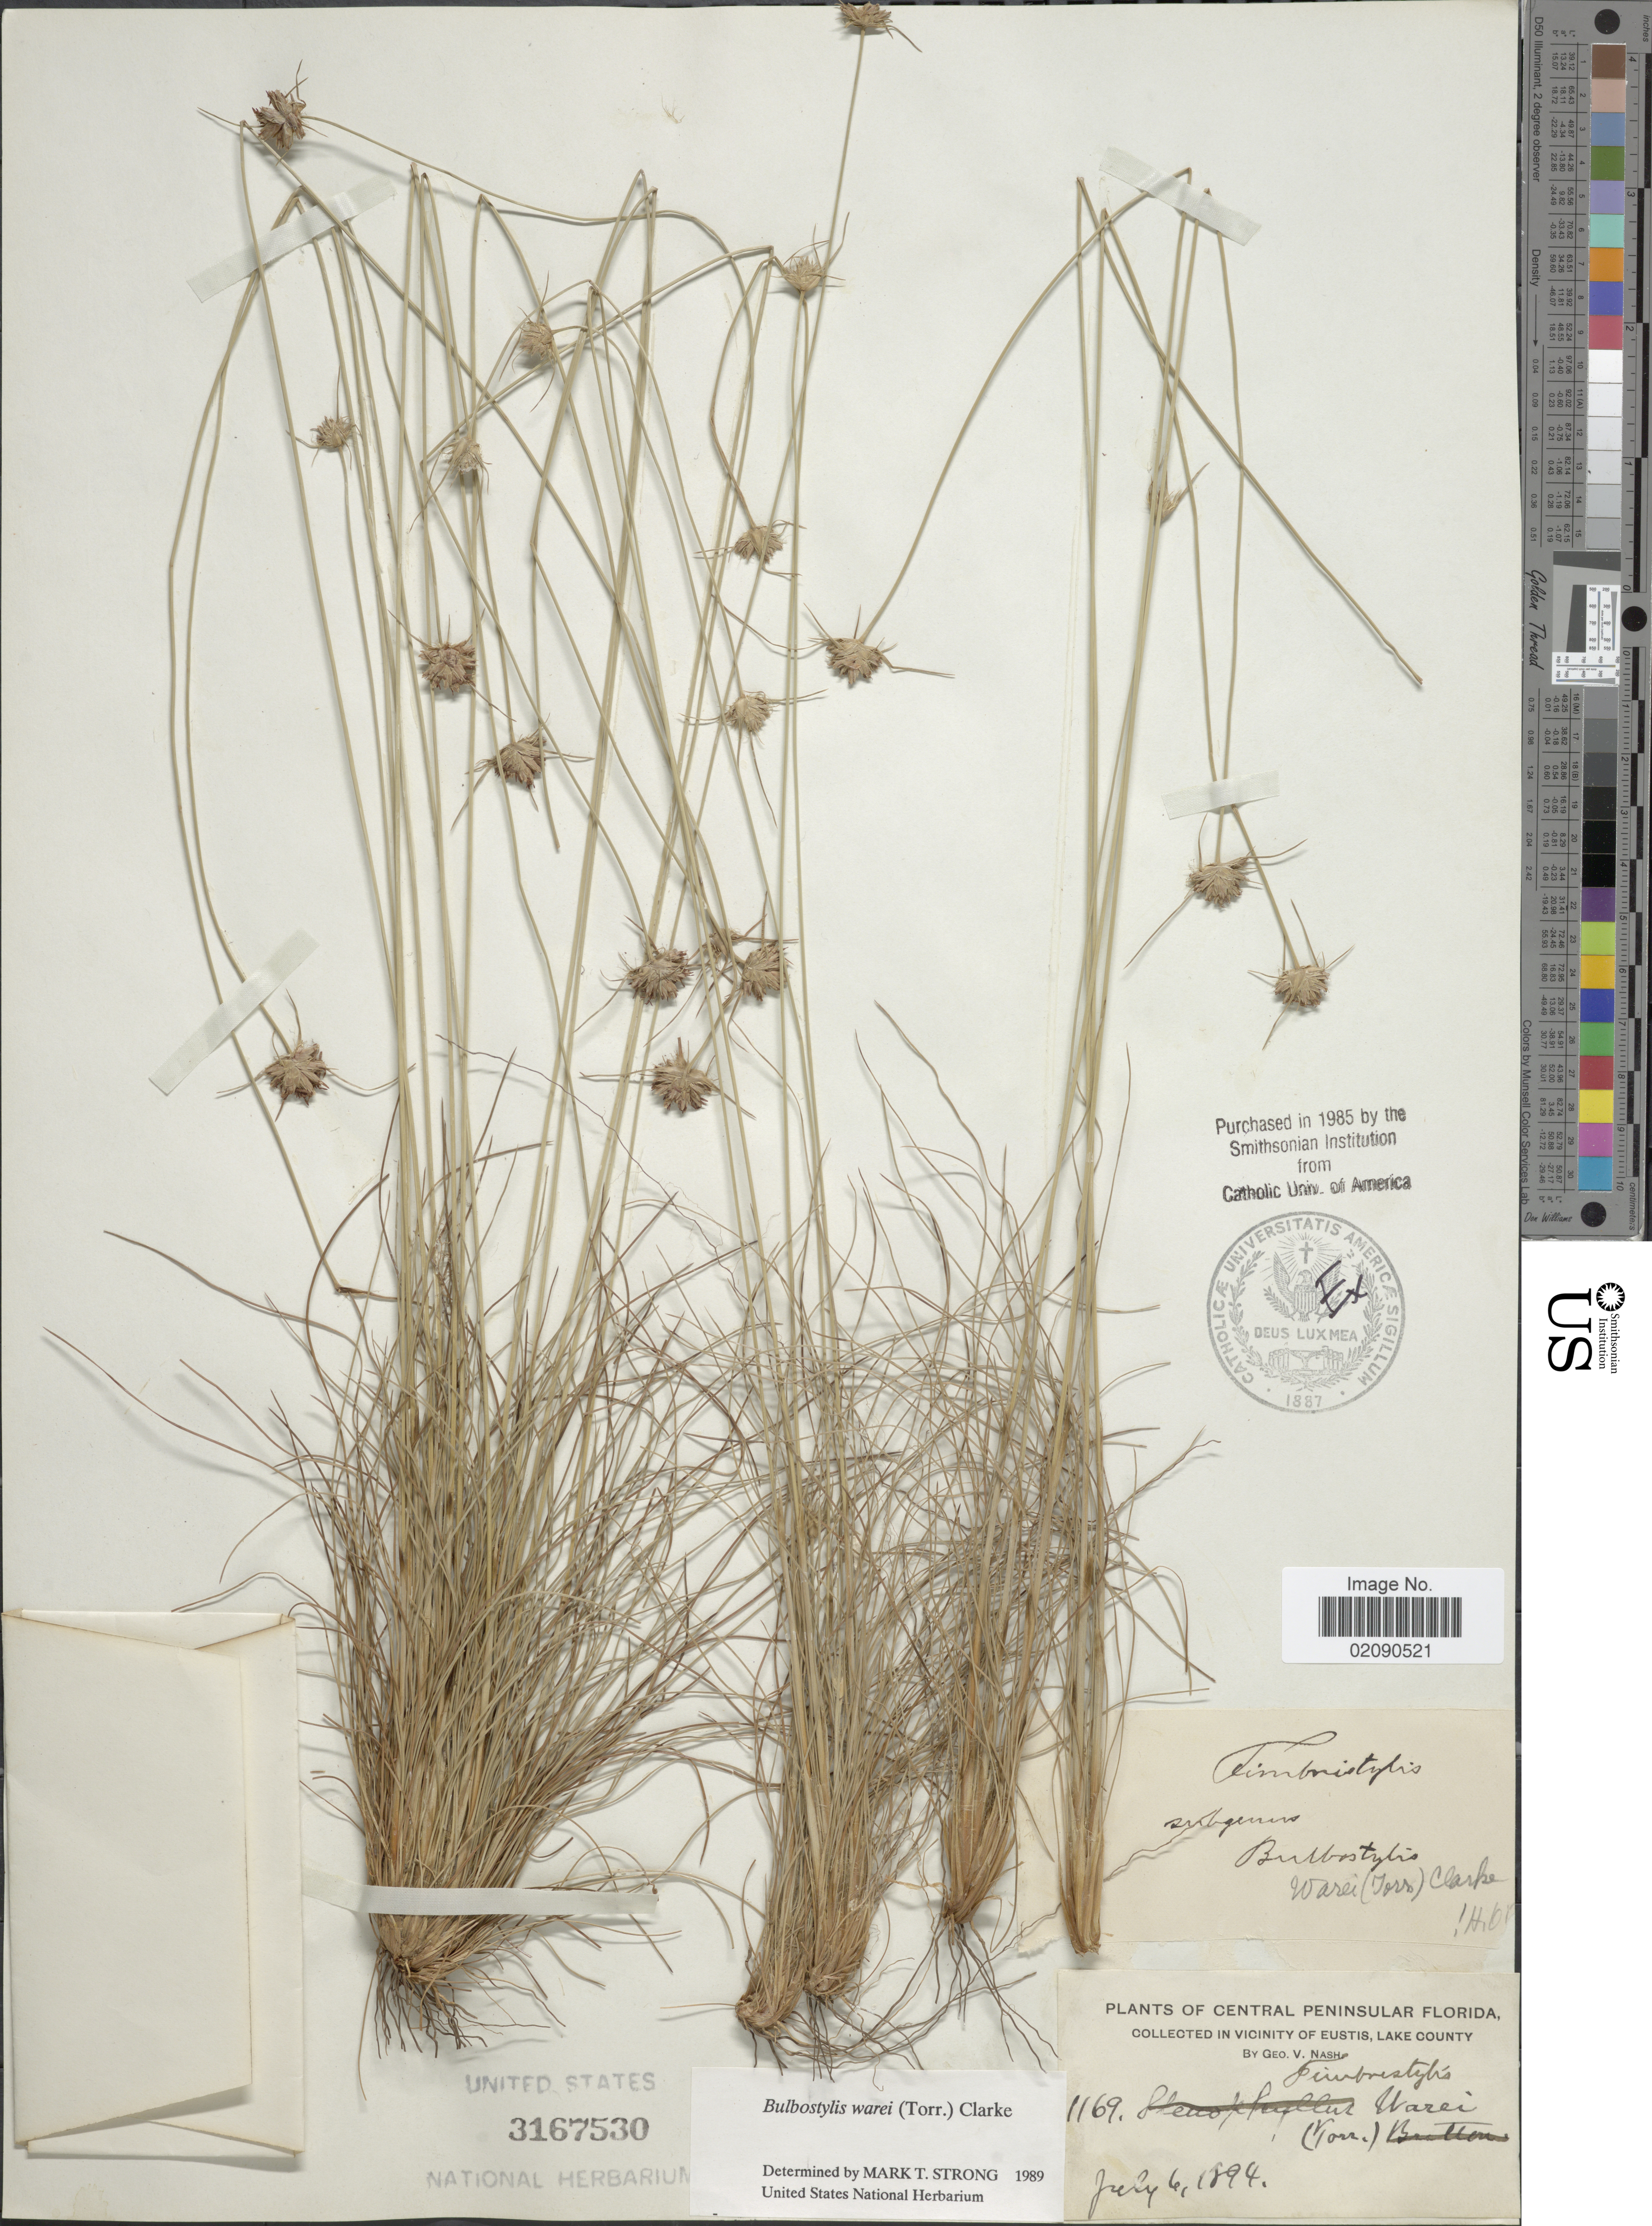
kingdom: Plantae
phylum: Tracheophyta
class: Liliopsida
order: Poales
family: Cyperaceae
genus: Bulbostylis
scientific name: Bulbostylis warei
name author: (Torr.) C.B. Clarke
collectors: G. V. Nash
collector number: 1169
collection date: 1894-07-06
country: United States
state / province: Florida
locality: Central Peninsular Florida, In vicinity of Eustis, Lake County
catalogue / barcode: US 3167530